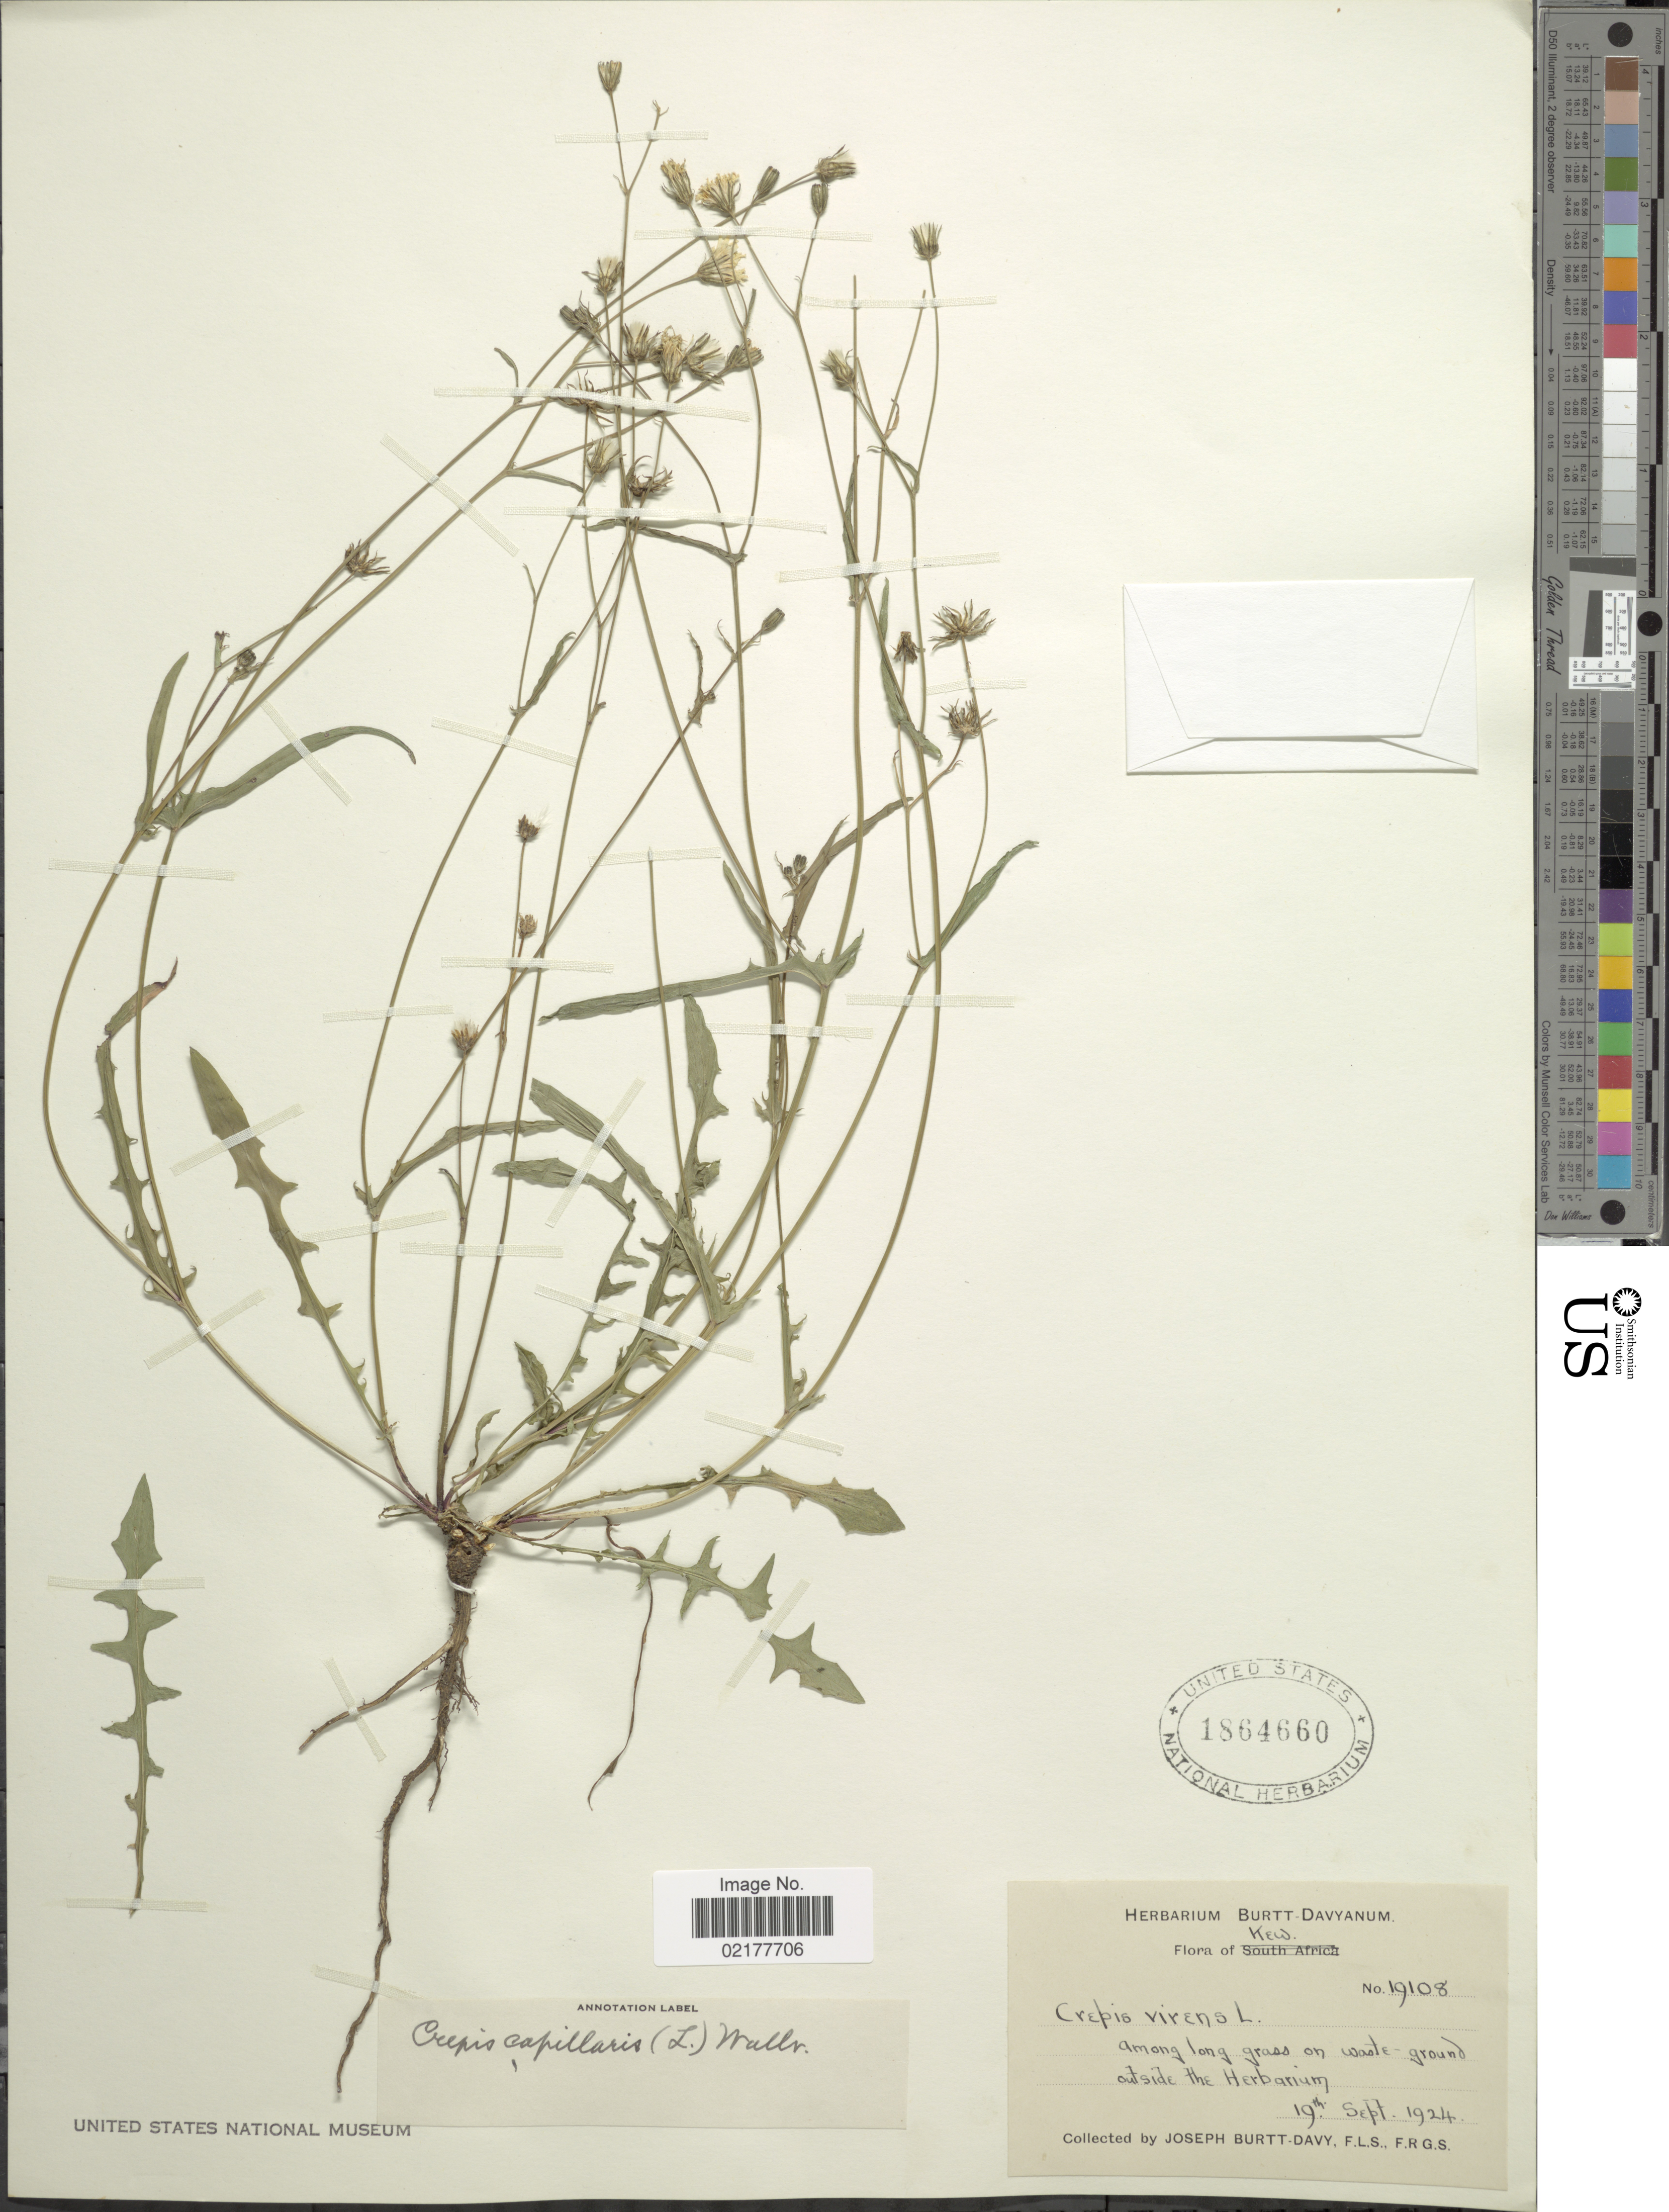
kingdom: Plantae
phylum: Tracheophyta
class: Magnoliopsida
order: Asterales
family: Asteraceae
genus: Crepis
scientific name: Crepis capillaris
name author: (L.) Wallr.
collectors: J. Burtt Davy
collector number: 19108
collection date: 1924-09-19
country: United Kingdom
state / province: England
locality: Kew. Outside the herbarium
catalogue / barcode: US 1864660